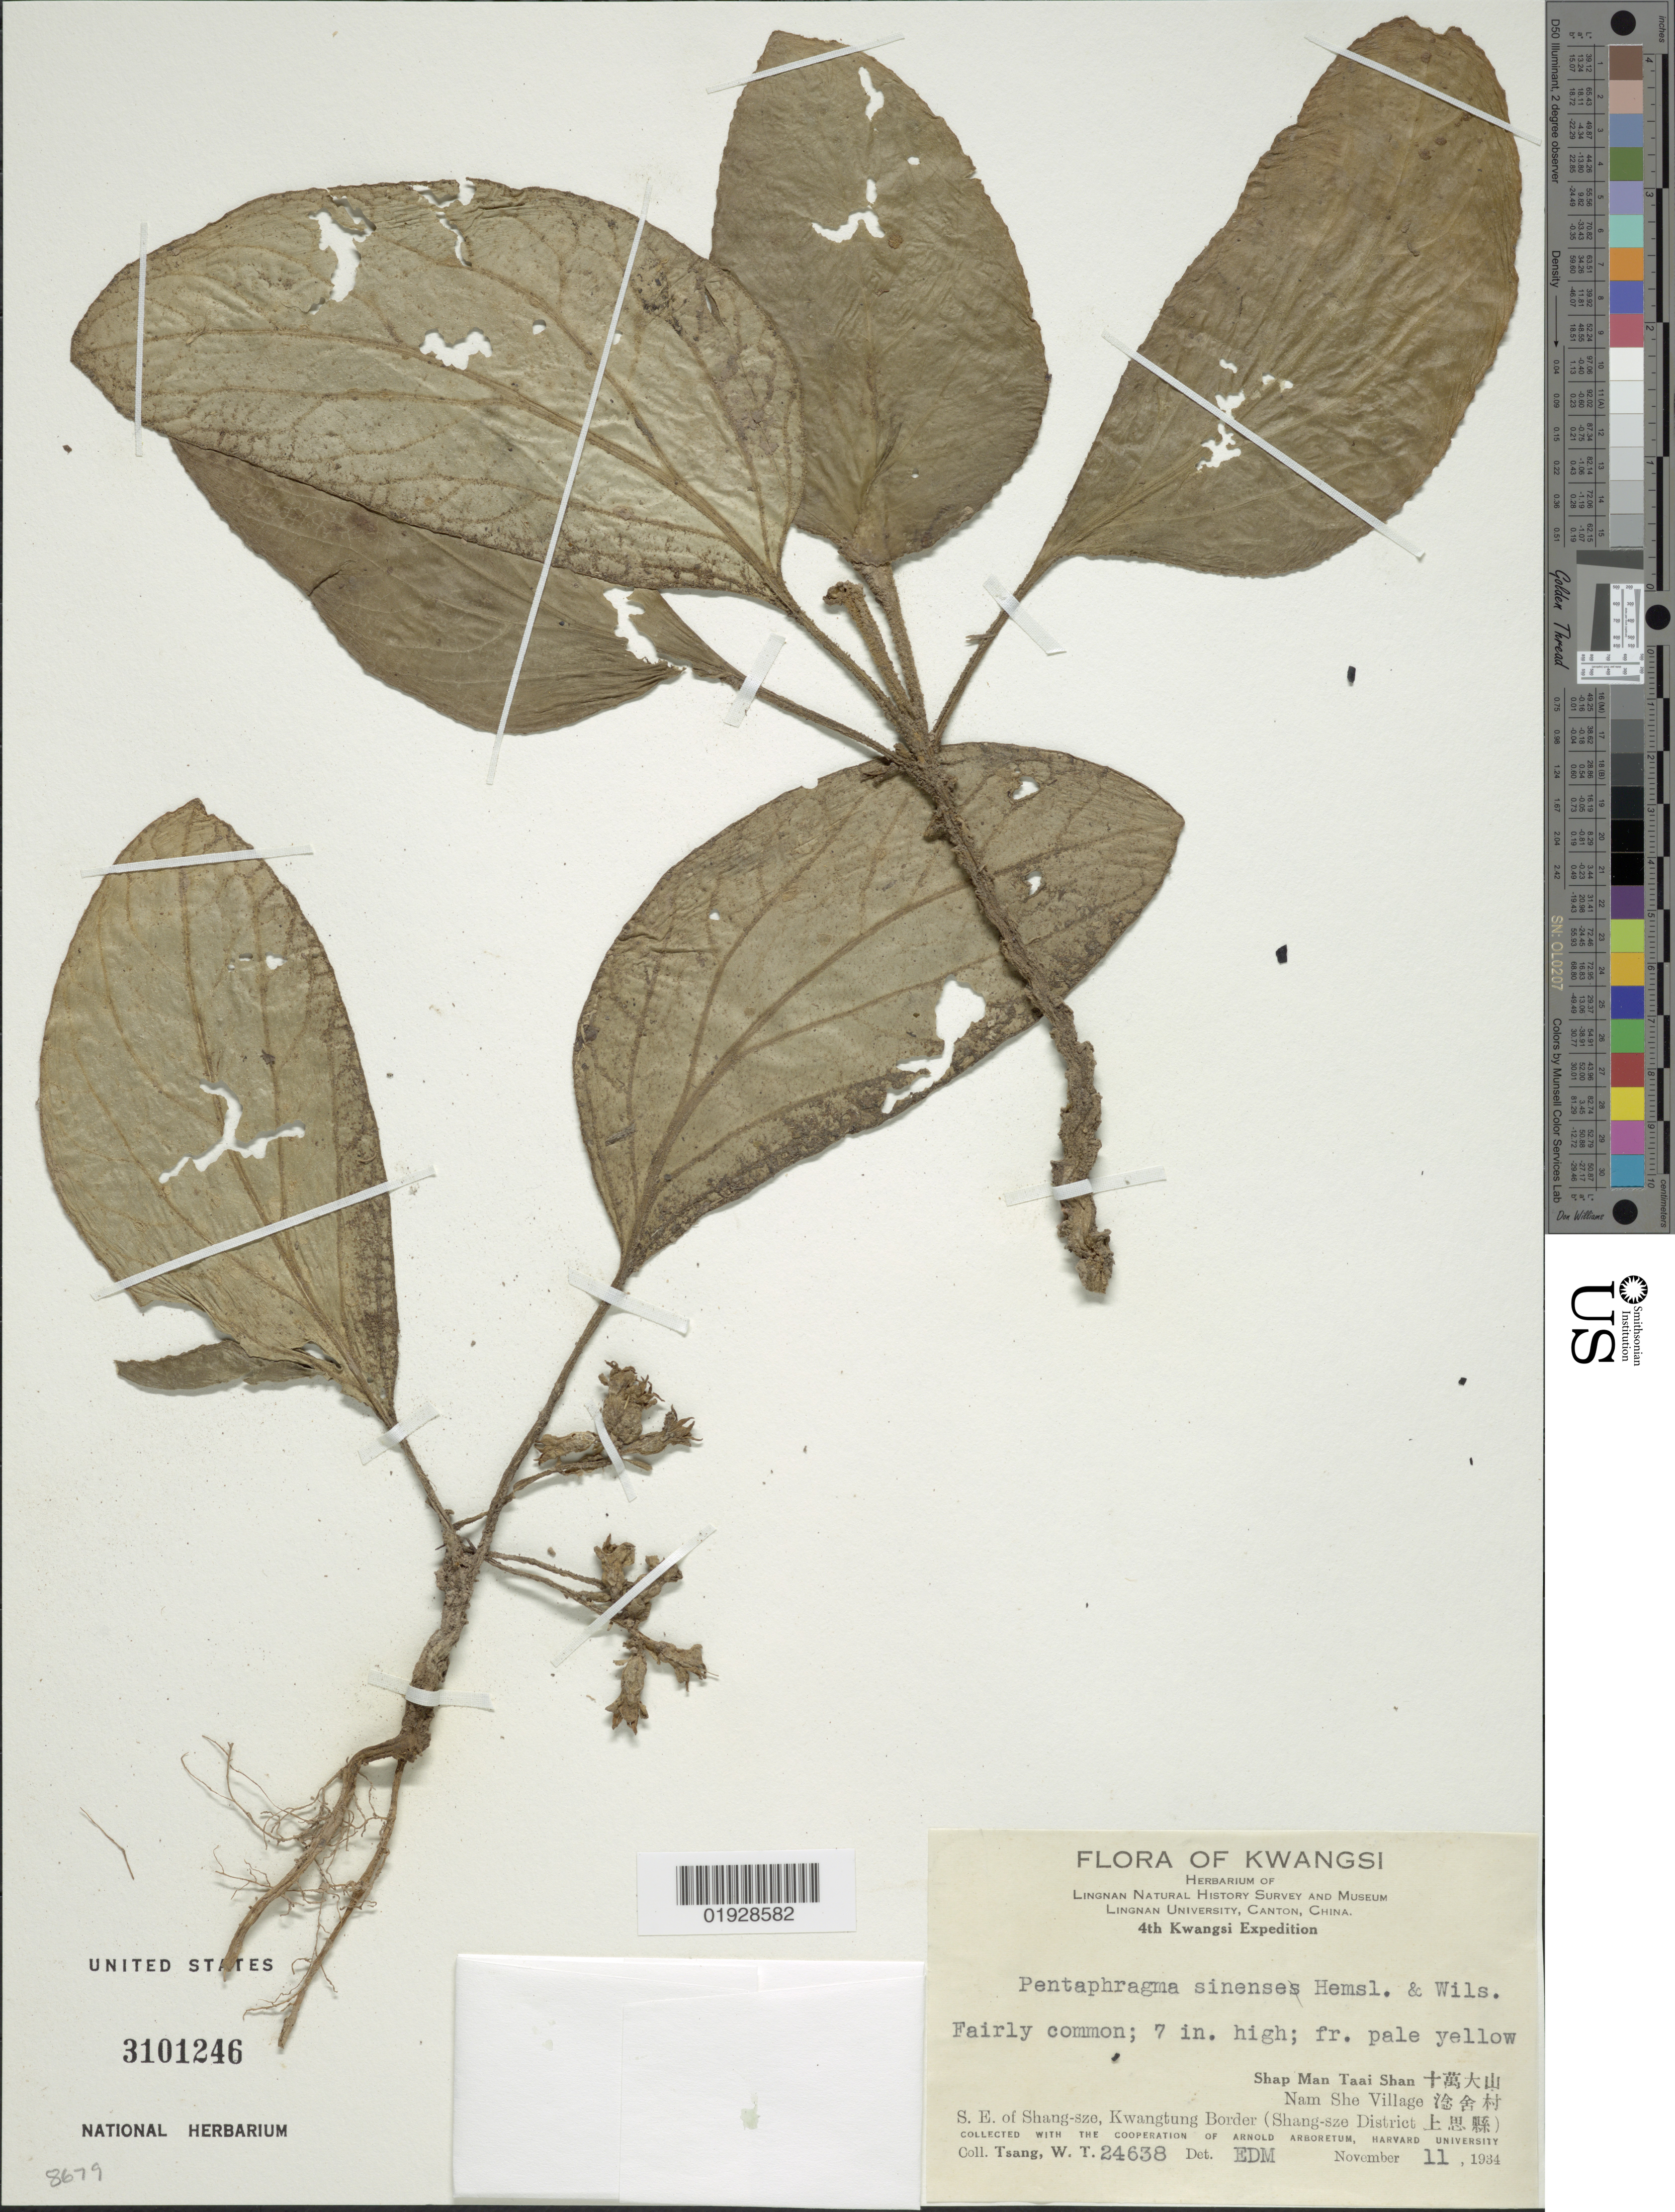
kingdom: Plantae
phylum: Tracheophyta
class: Magnoliopsida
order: Asterales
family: Pentaphragmataceae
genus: Pentaphragma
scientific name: Pentaphragma sinense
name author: Hemsl. & E.H. Wilson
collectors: W. T. Tsang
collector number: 24638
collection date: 1934-11-11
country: China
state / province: Guangxi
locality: Kwangsi. Shap Man Taai Shan. Nam She Village. S.E. of Shang-sze, Kwangtung Border (Shang-sze District).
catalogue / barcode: US 3101246